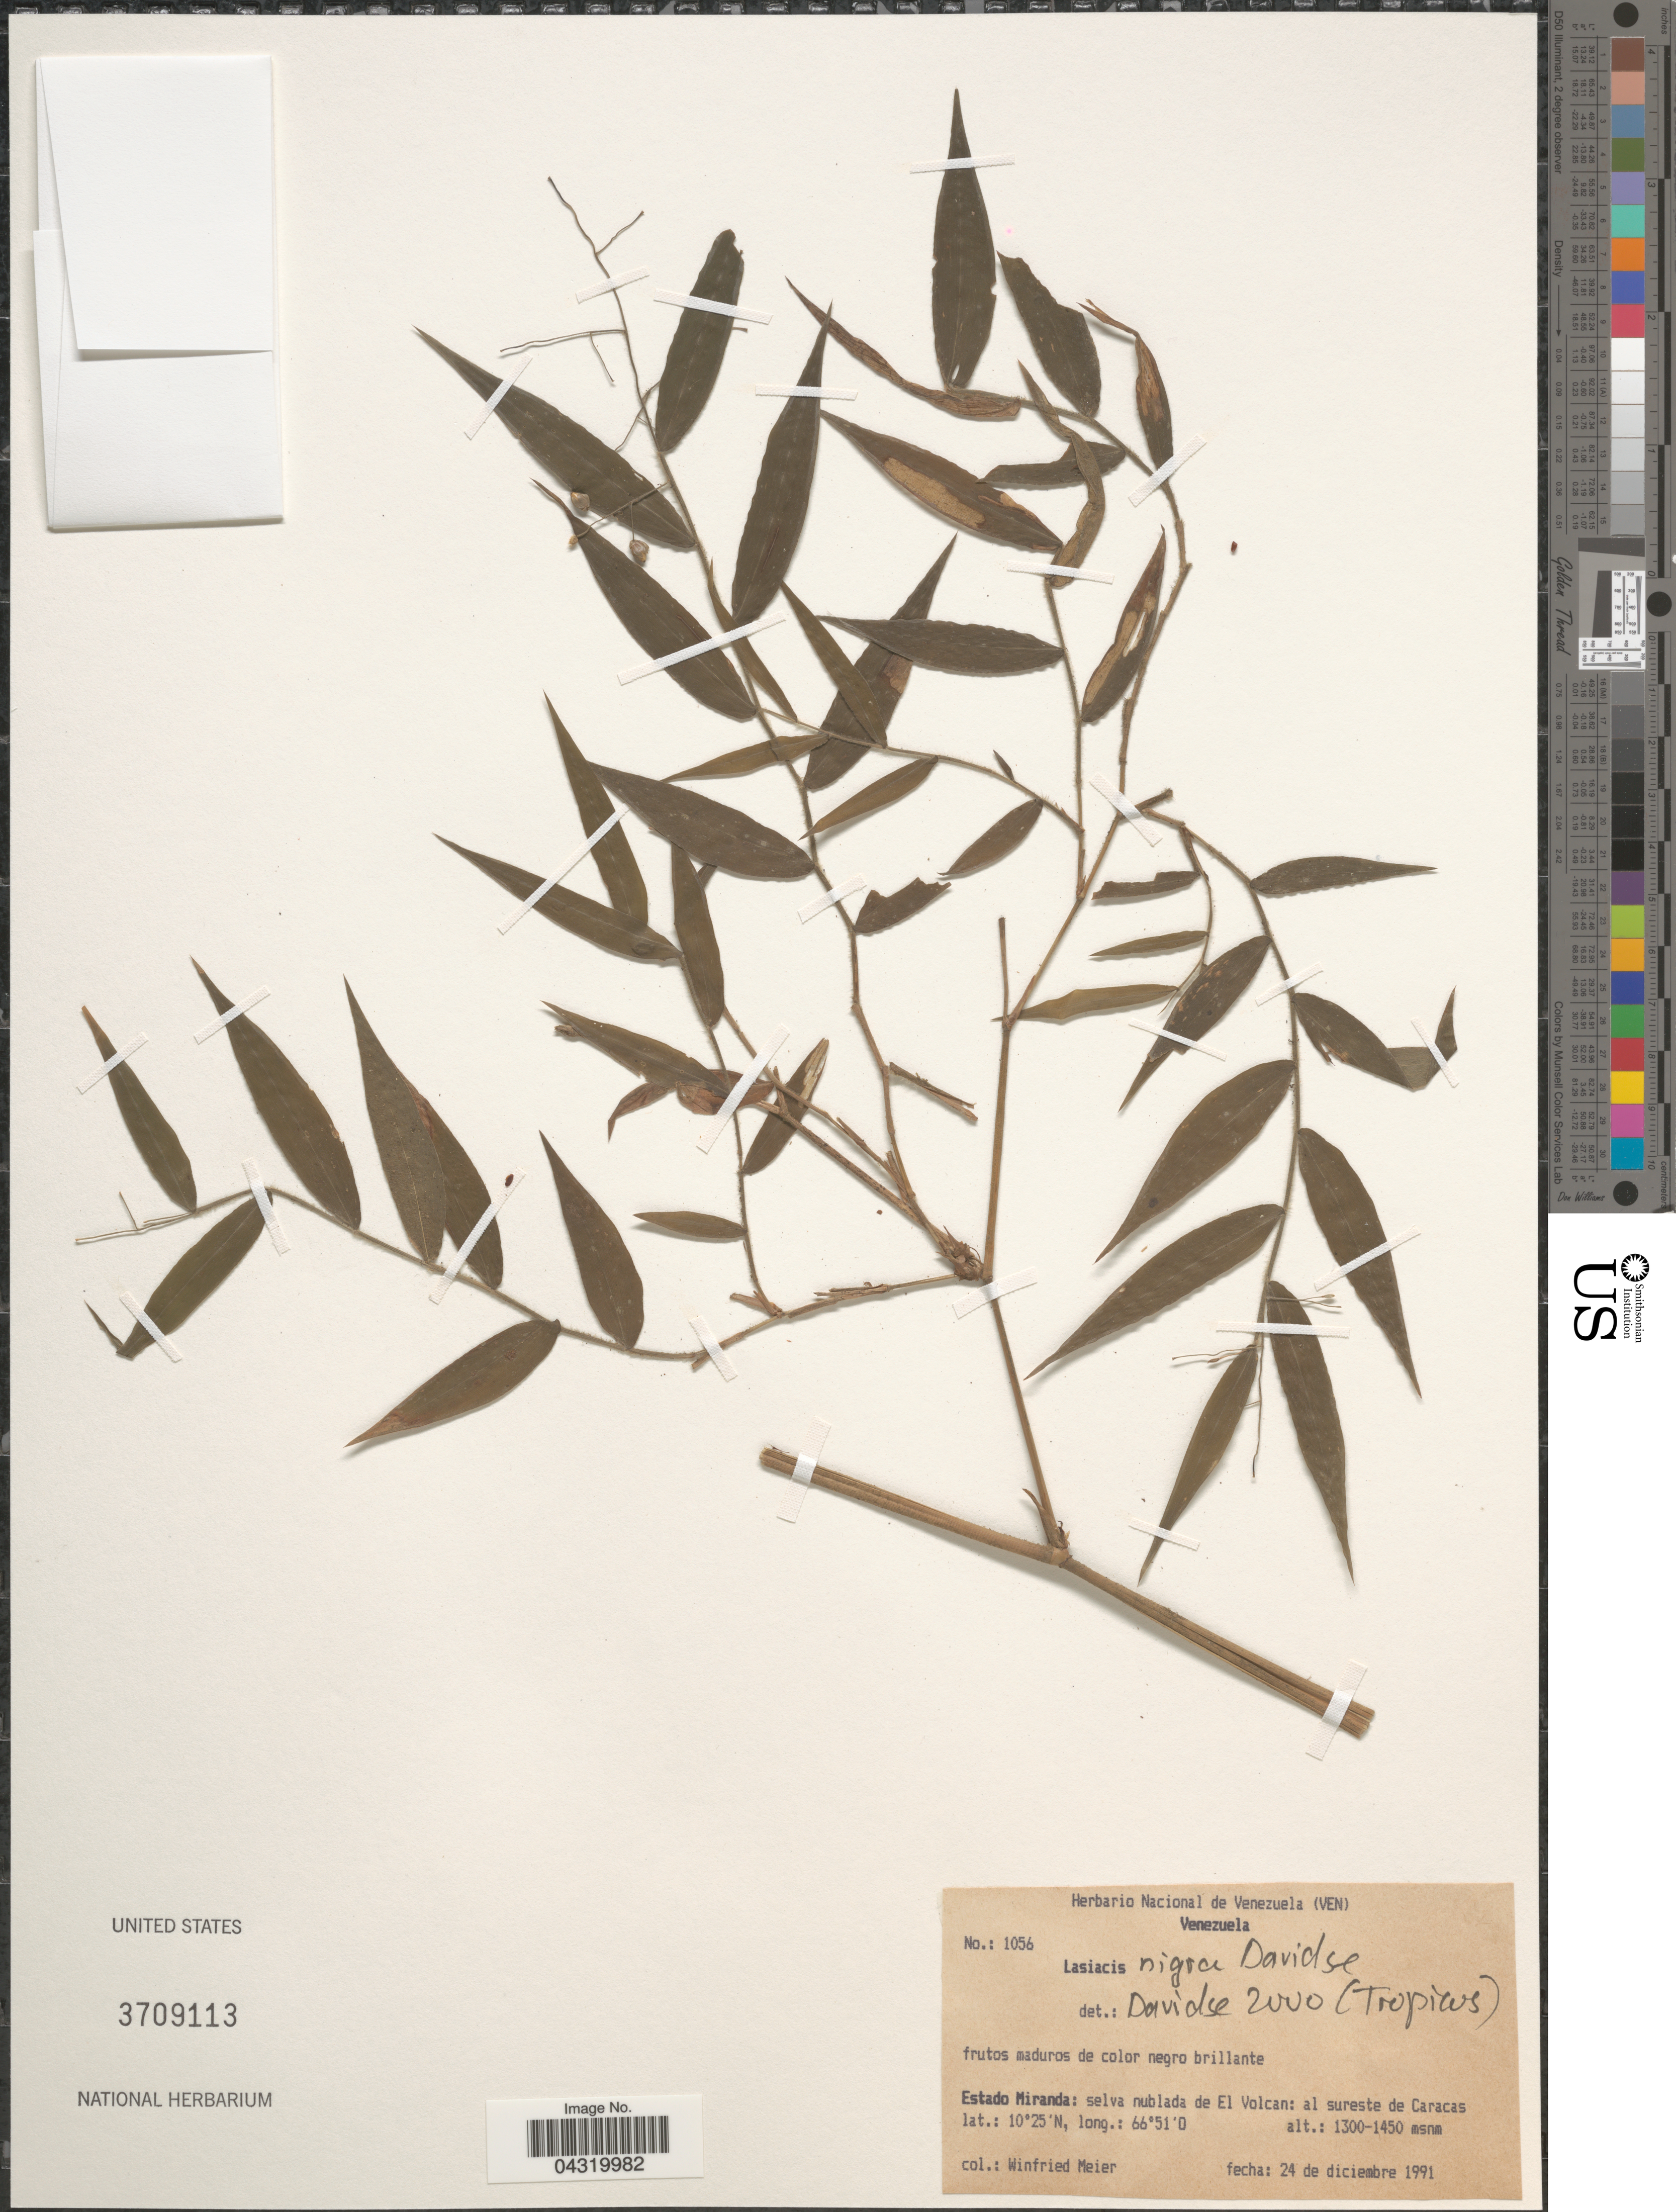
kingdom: Plantae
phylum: Tracheophyta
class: Liliopsida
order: Poales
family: Poaceae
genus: Lasiacis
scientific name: Lasiacis nigra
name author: Davidse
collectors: W. Meier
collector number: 1056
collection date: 1991-12-24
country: Venezuela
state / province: Miranda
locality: Selva nublada de El Volcan: al sureste de Caracas.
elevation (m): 1300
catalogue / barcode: US 3709113